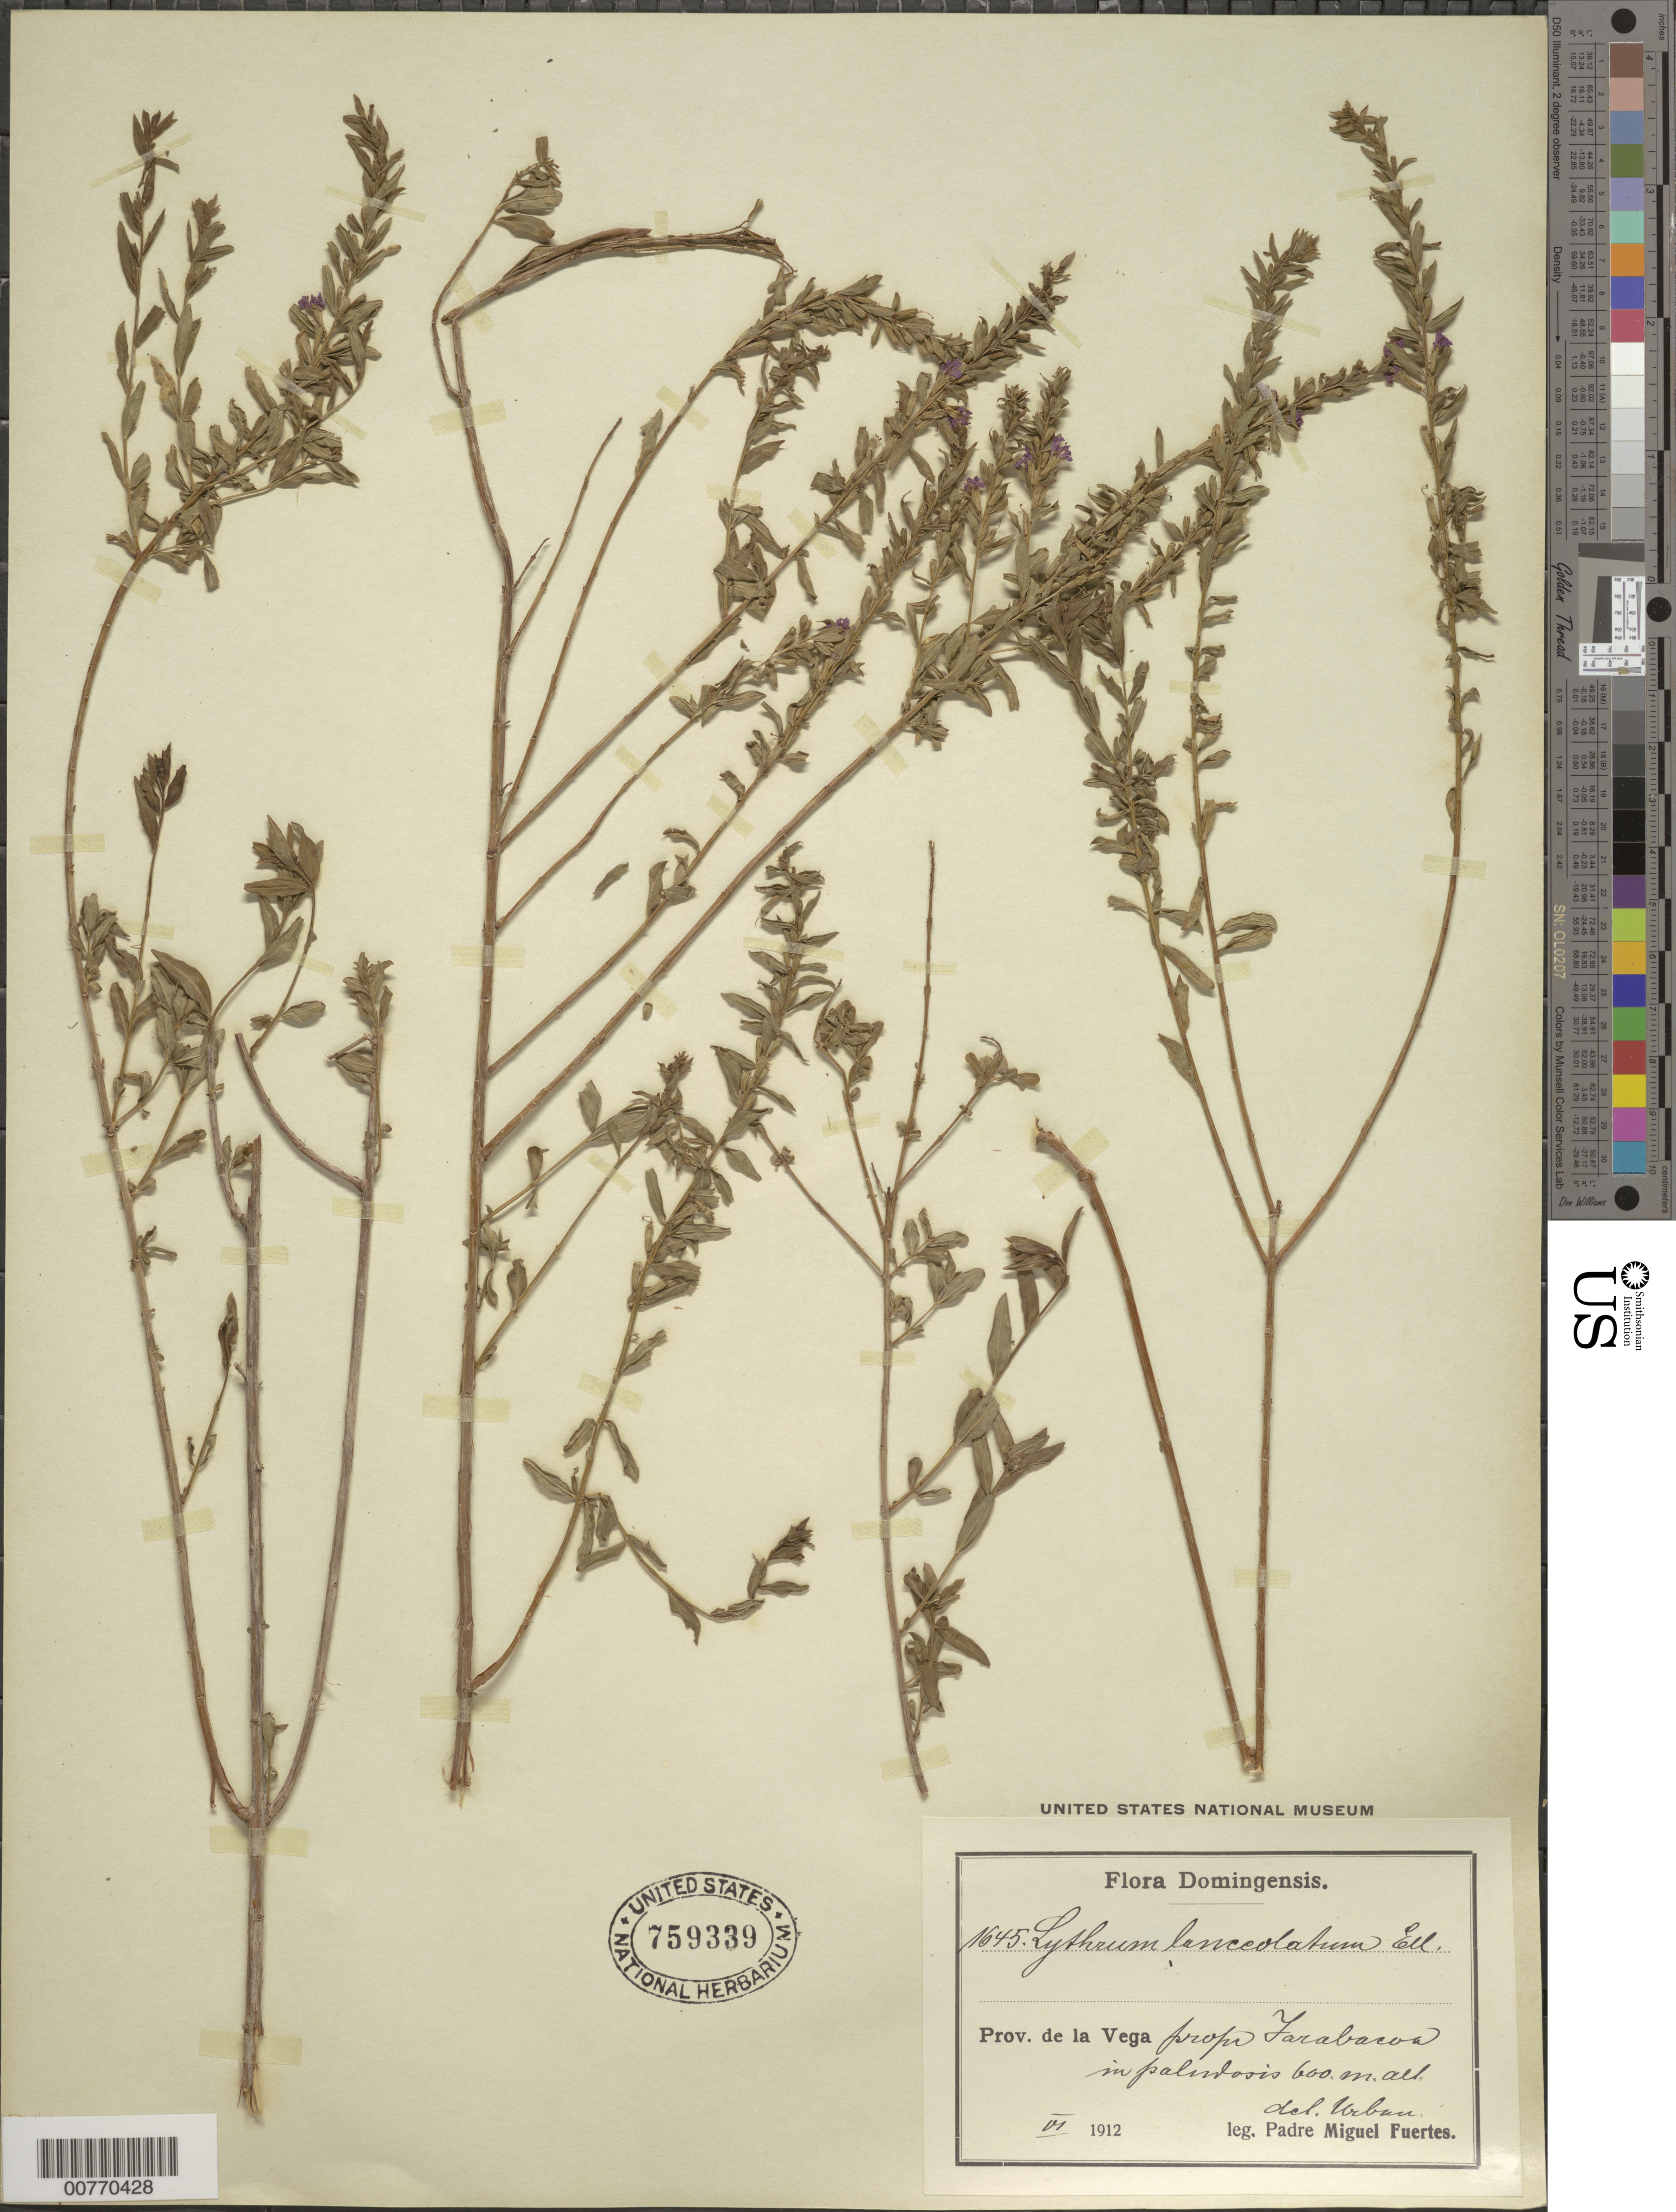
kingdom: Plantae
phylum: Tracheophyta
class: Magnoliopsida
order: Myrtales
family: Lythraceae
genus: Lythrum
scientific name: Lythrum lanceolatum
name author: Elliott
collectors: M. D. Fuertes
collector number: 1645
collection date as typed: Jun 1912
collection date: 1912-06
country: Dominican Republic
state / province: La Vega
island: Hispaniola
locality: Jarabacoa.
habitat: In paludosis.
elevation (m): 600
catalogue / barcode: US 759339